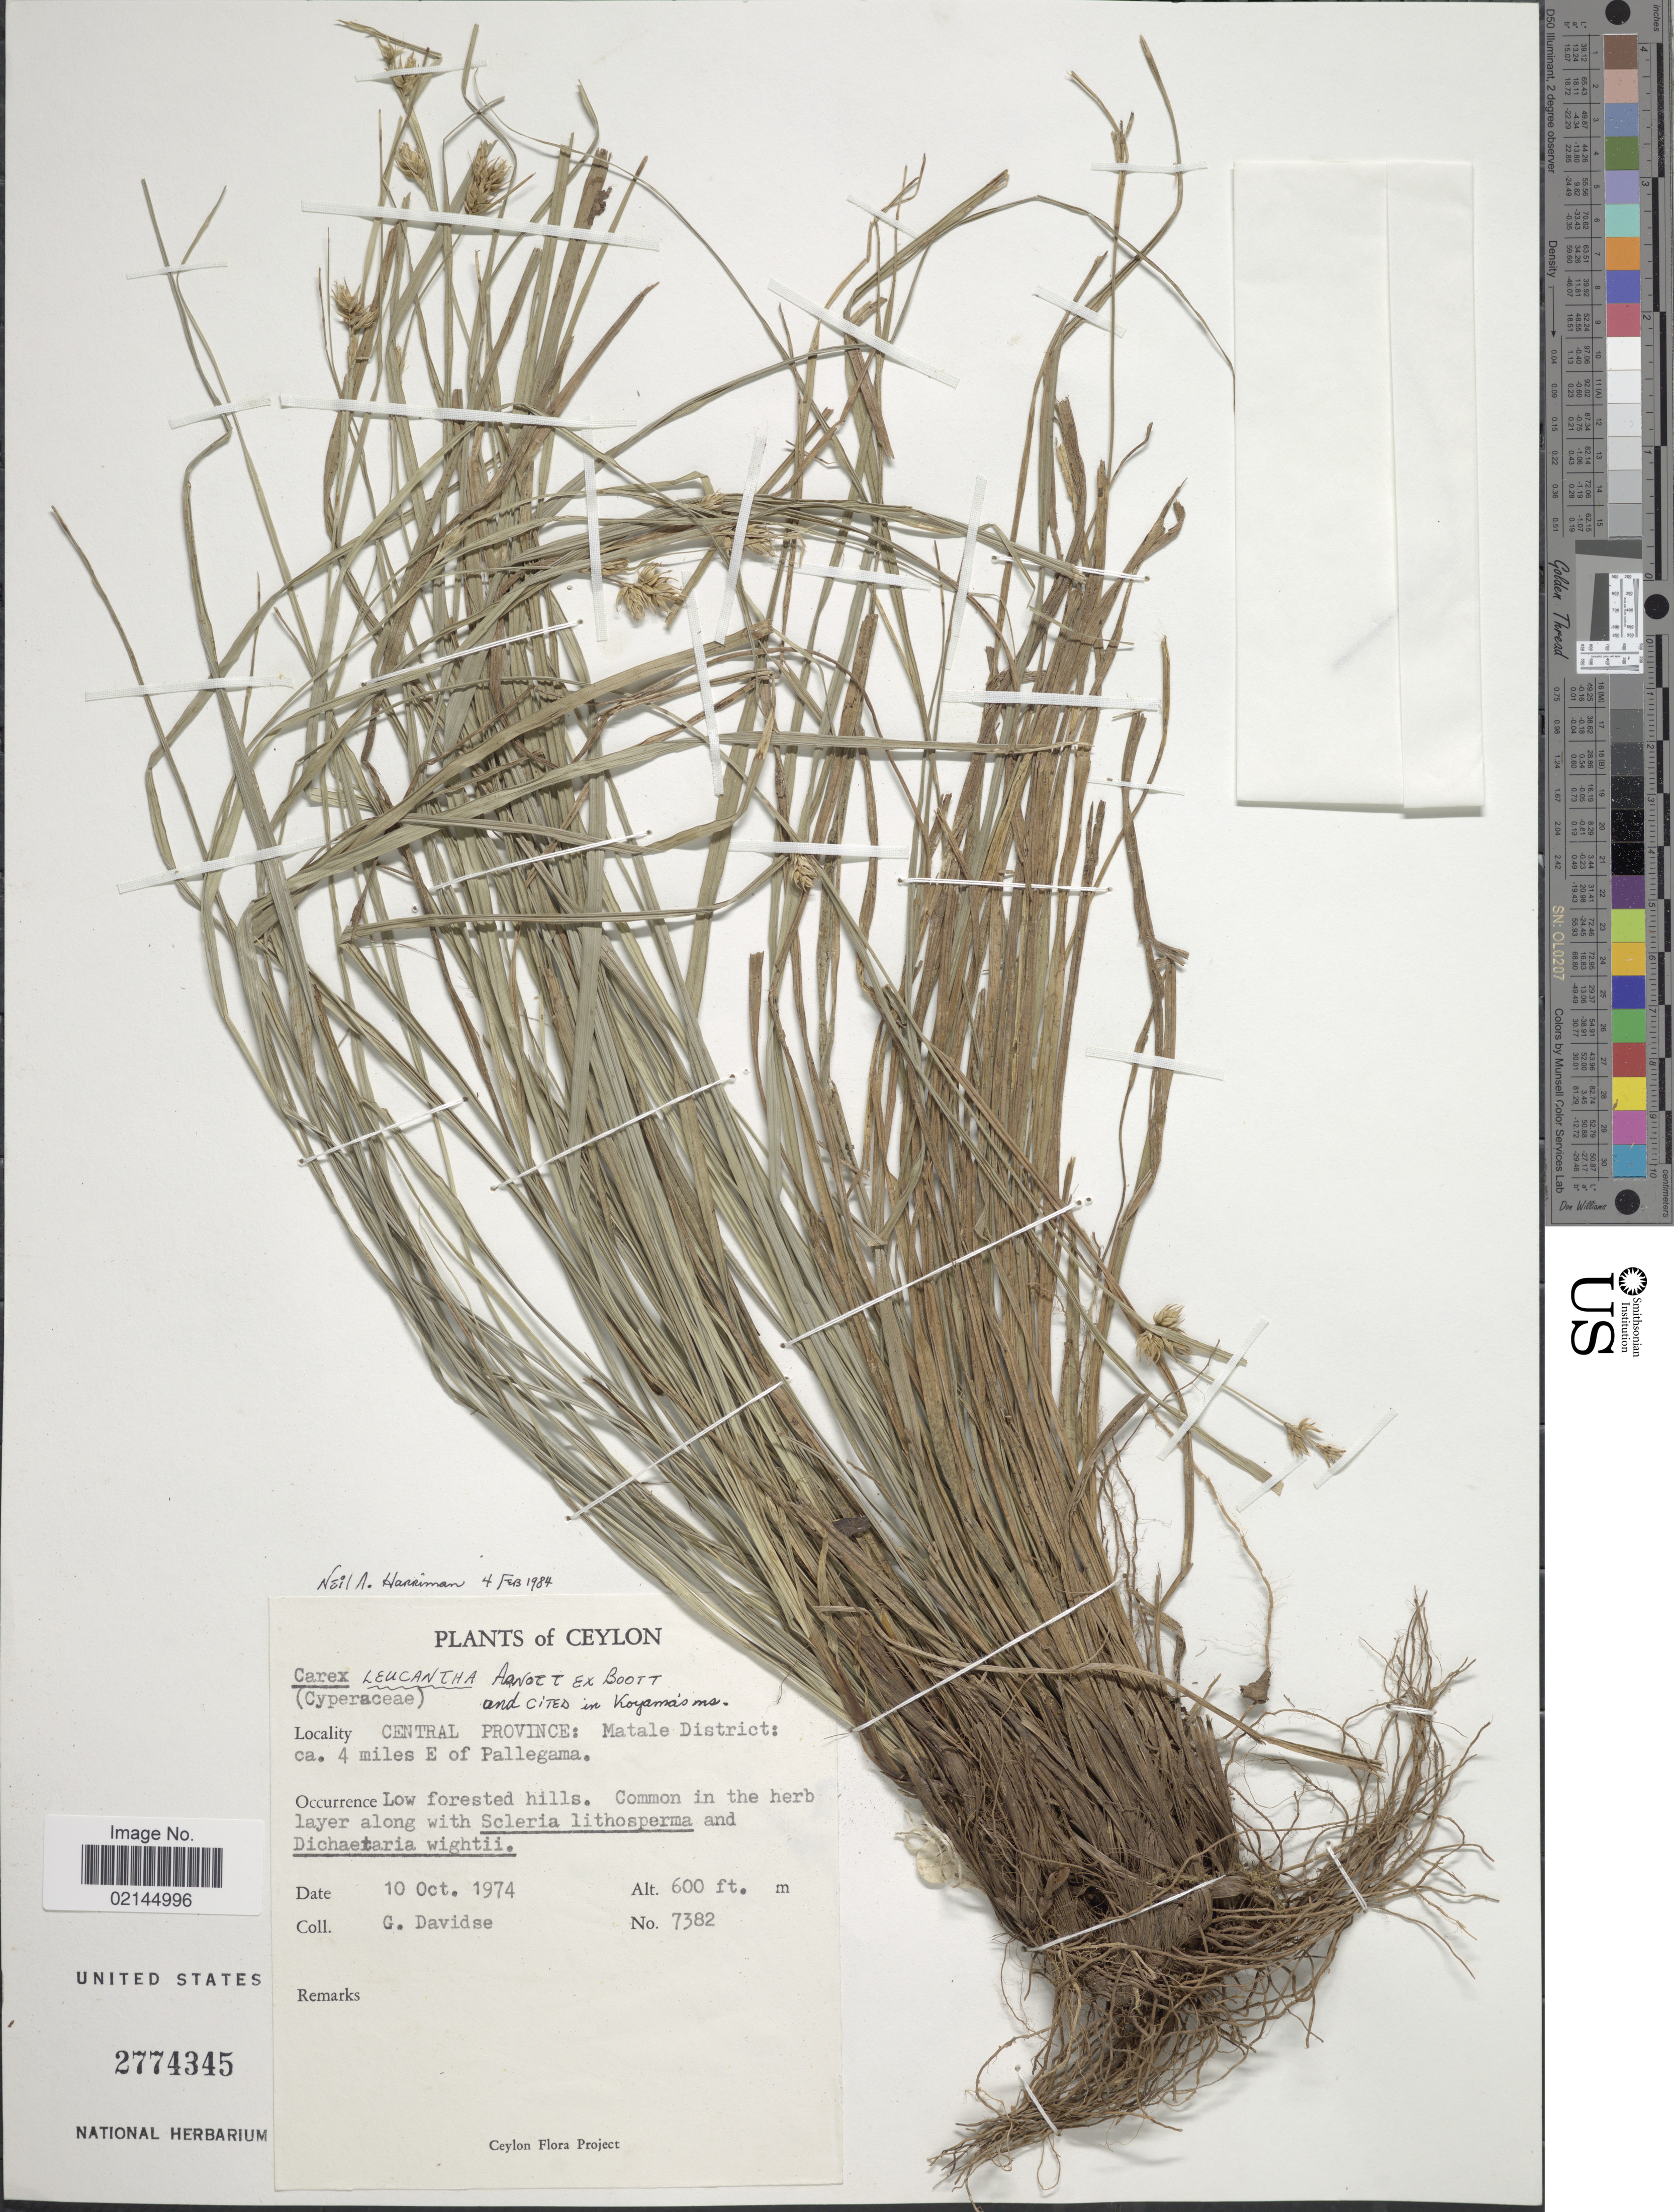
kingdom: Plantae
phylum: Tracheophyta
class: Liliopsida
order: Poales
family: Cyperaceae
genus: Carex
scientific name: Carex leucantha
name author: Arn. ex Boott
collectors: G. Davidse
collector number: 7382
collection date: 1974-10-10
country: Sri Lanka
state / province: Central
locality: Ceylon, Central Province: Matale District: ca. 4 miles E of Pallegama, low forested hills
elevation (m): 183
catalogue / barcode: US 2774345